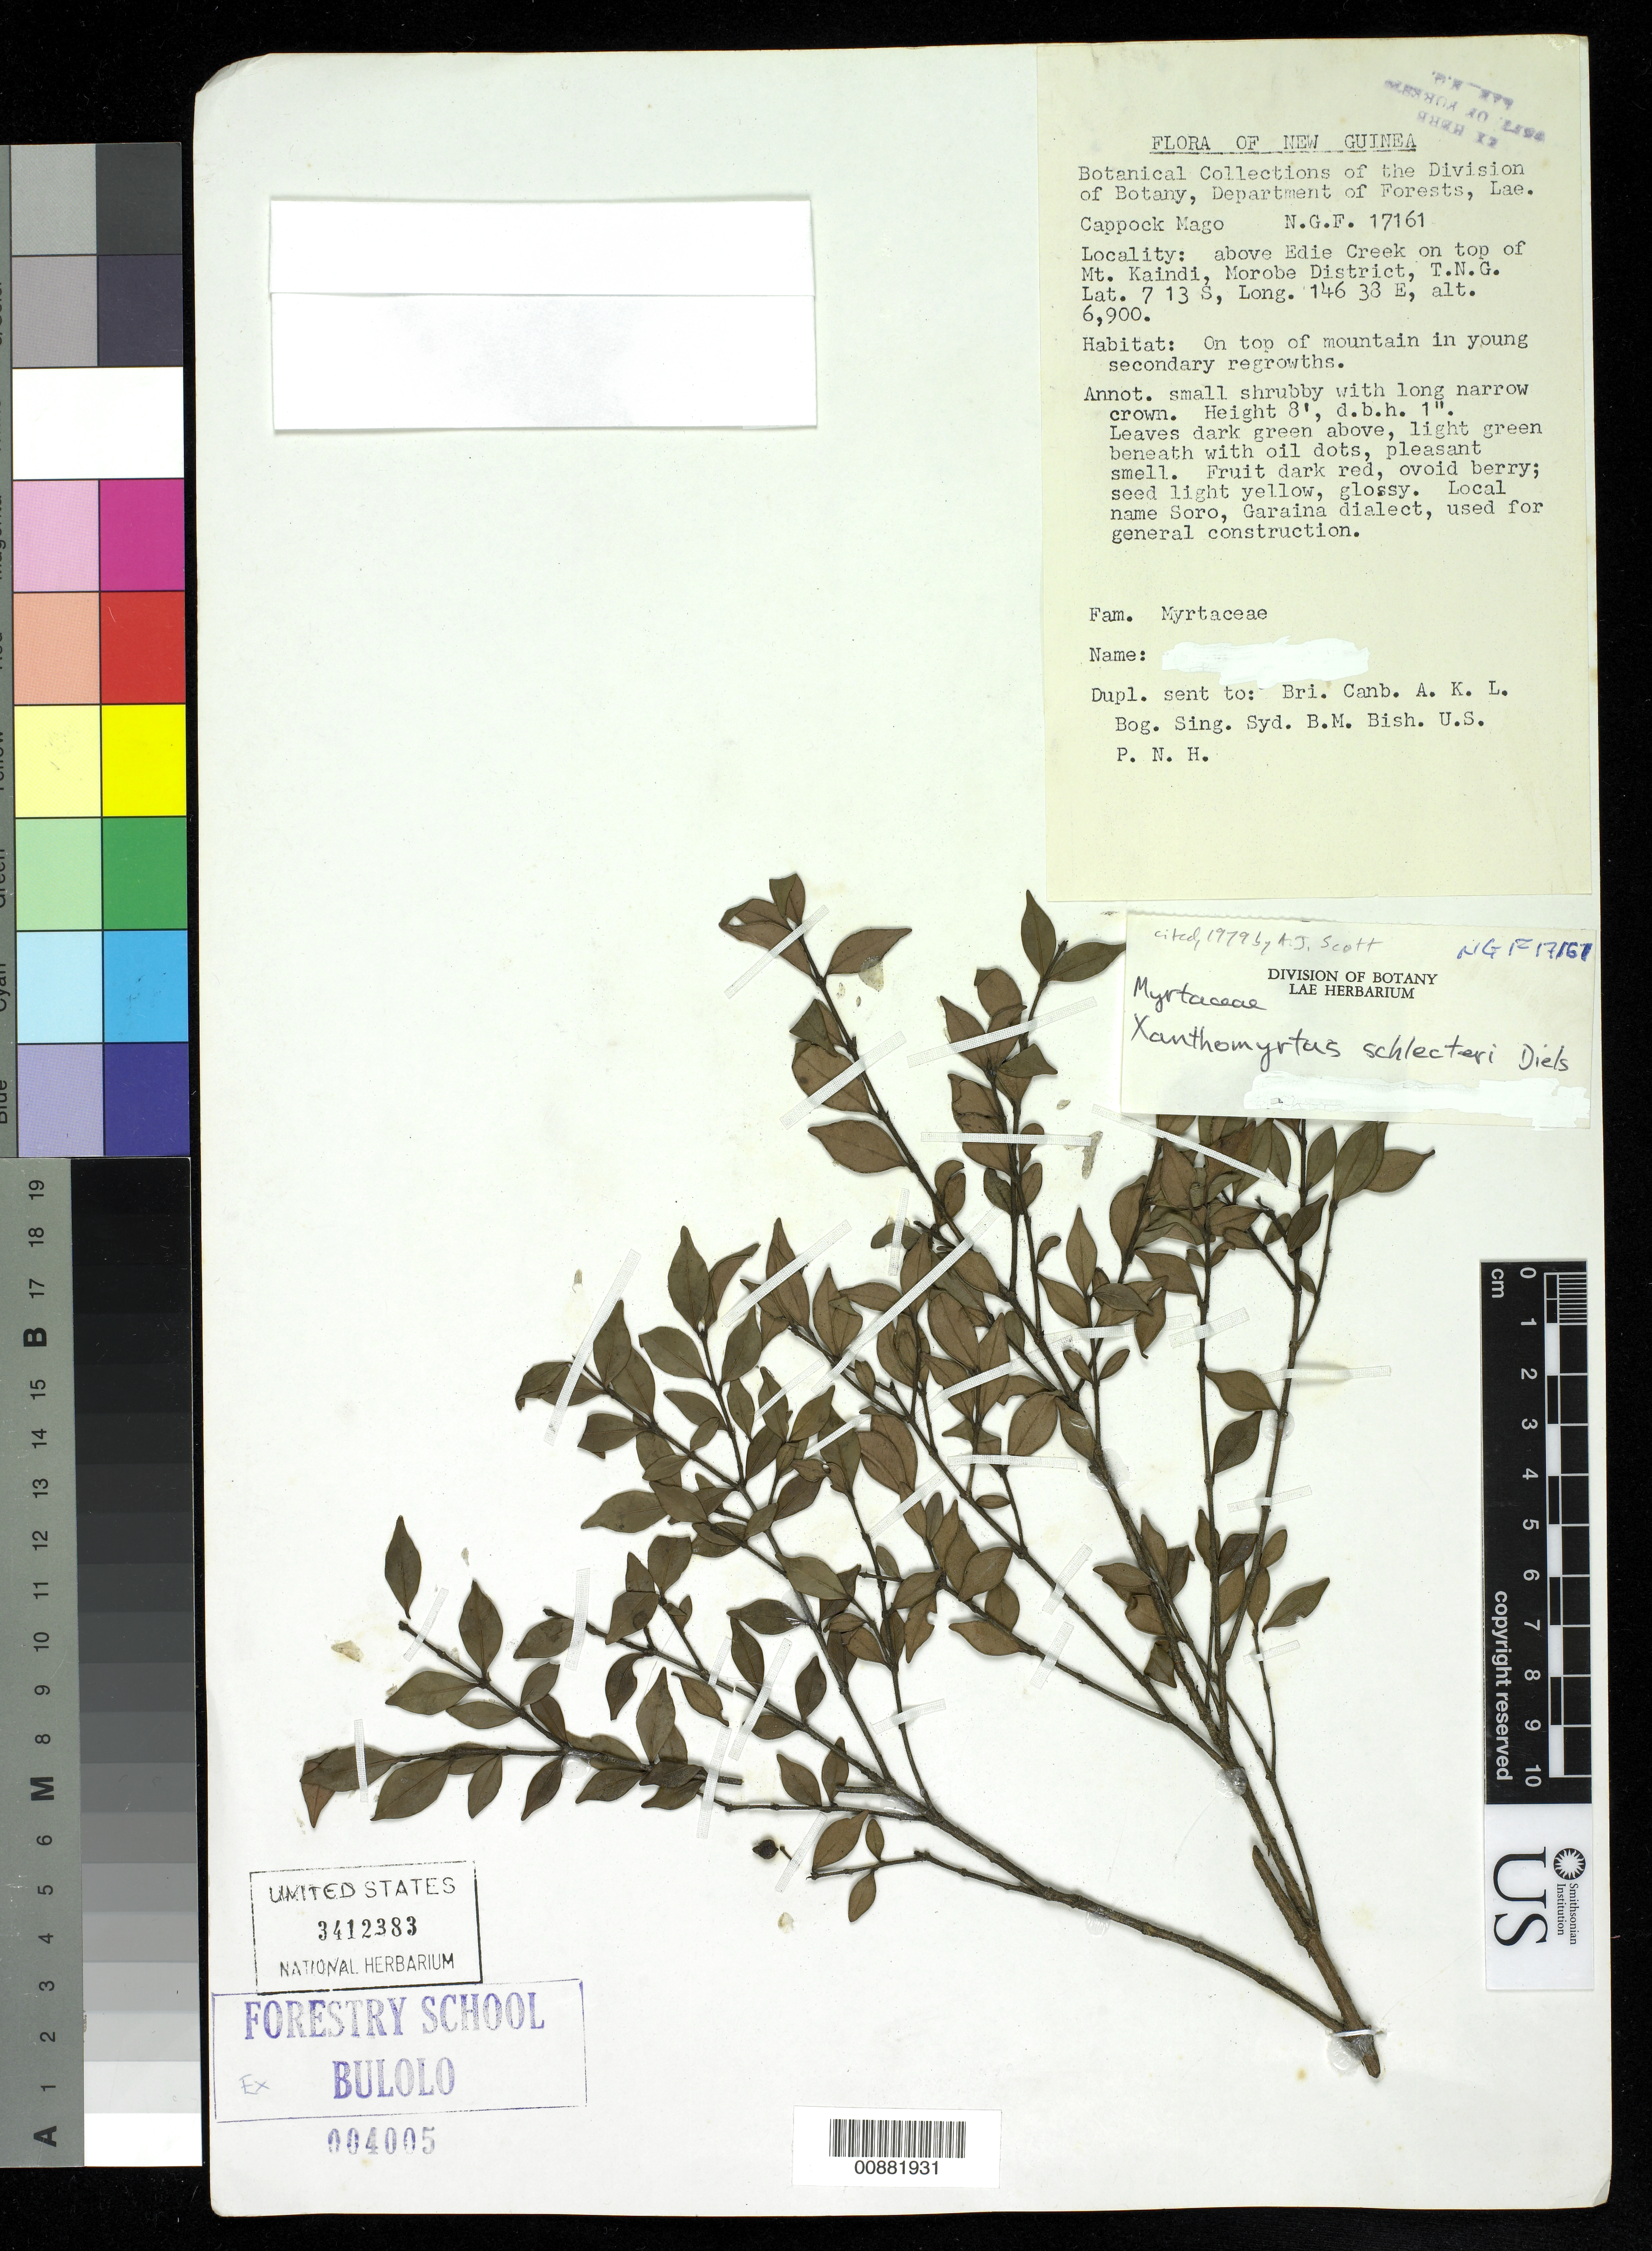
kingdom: Plantae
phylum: Tracheophyta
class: Magnoliopsida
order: Myrtales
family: Myrtaceae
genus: Xanthomyrtus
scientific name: Xanthomyrtus schlechteri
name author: Diels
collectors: C. Mago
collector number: NGF 17161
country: Papua New Guinea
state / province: Morobe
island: New Guinea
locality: above Edie Creek on top of Mt. Kaindi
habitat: On top of mountain in young secondary regrowth.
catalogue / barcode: US 3412383